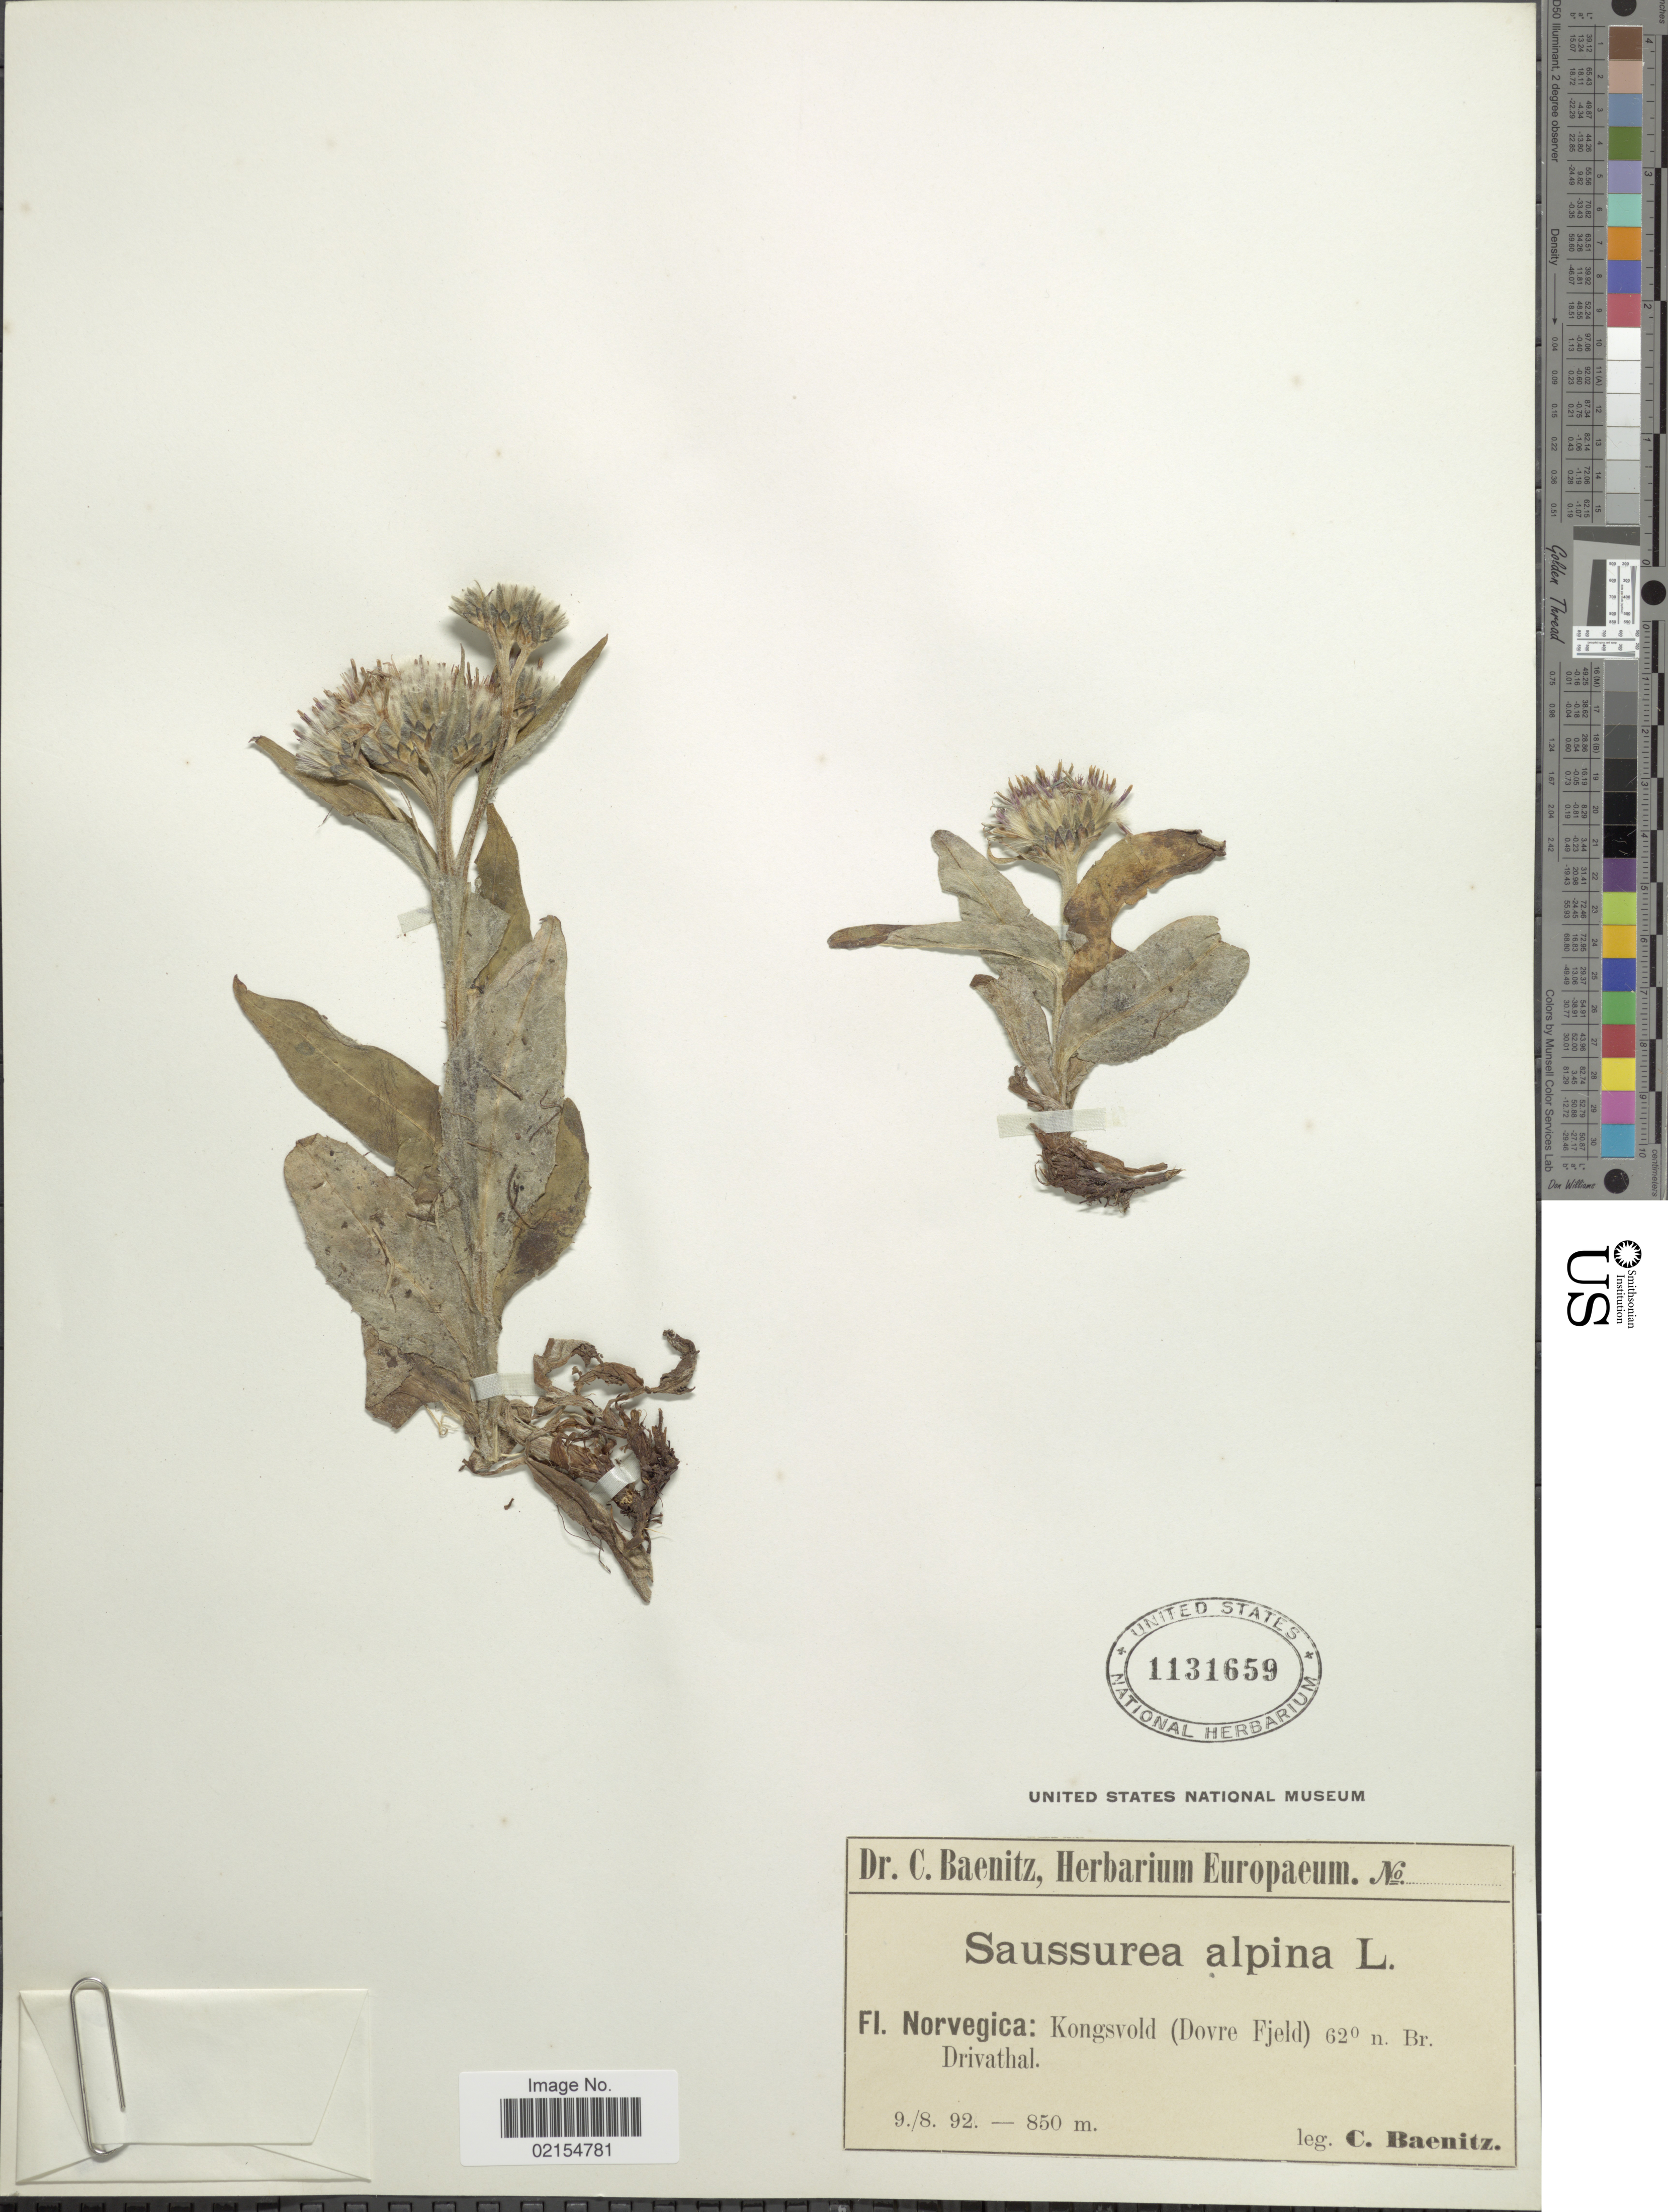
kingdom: Plantae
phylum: Tracheophyta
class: Magnoliopsida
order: Asterales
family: Asteraceae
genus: Saussurea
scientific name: Saussurea alpina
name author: (L.) DC.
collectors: C. G. Baenitz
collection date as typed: Transcribed d/m/y: 9/8/92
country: Norway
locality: Fl. Norvegica: Kongsvold (Dovre Fjeld), Br. Drivathal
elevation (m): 850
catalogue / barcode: US 1131659